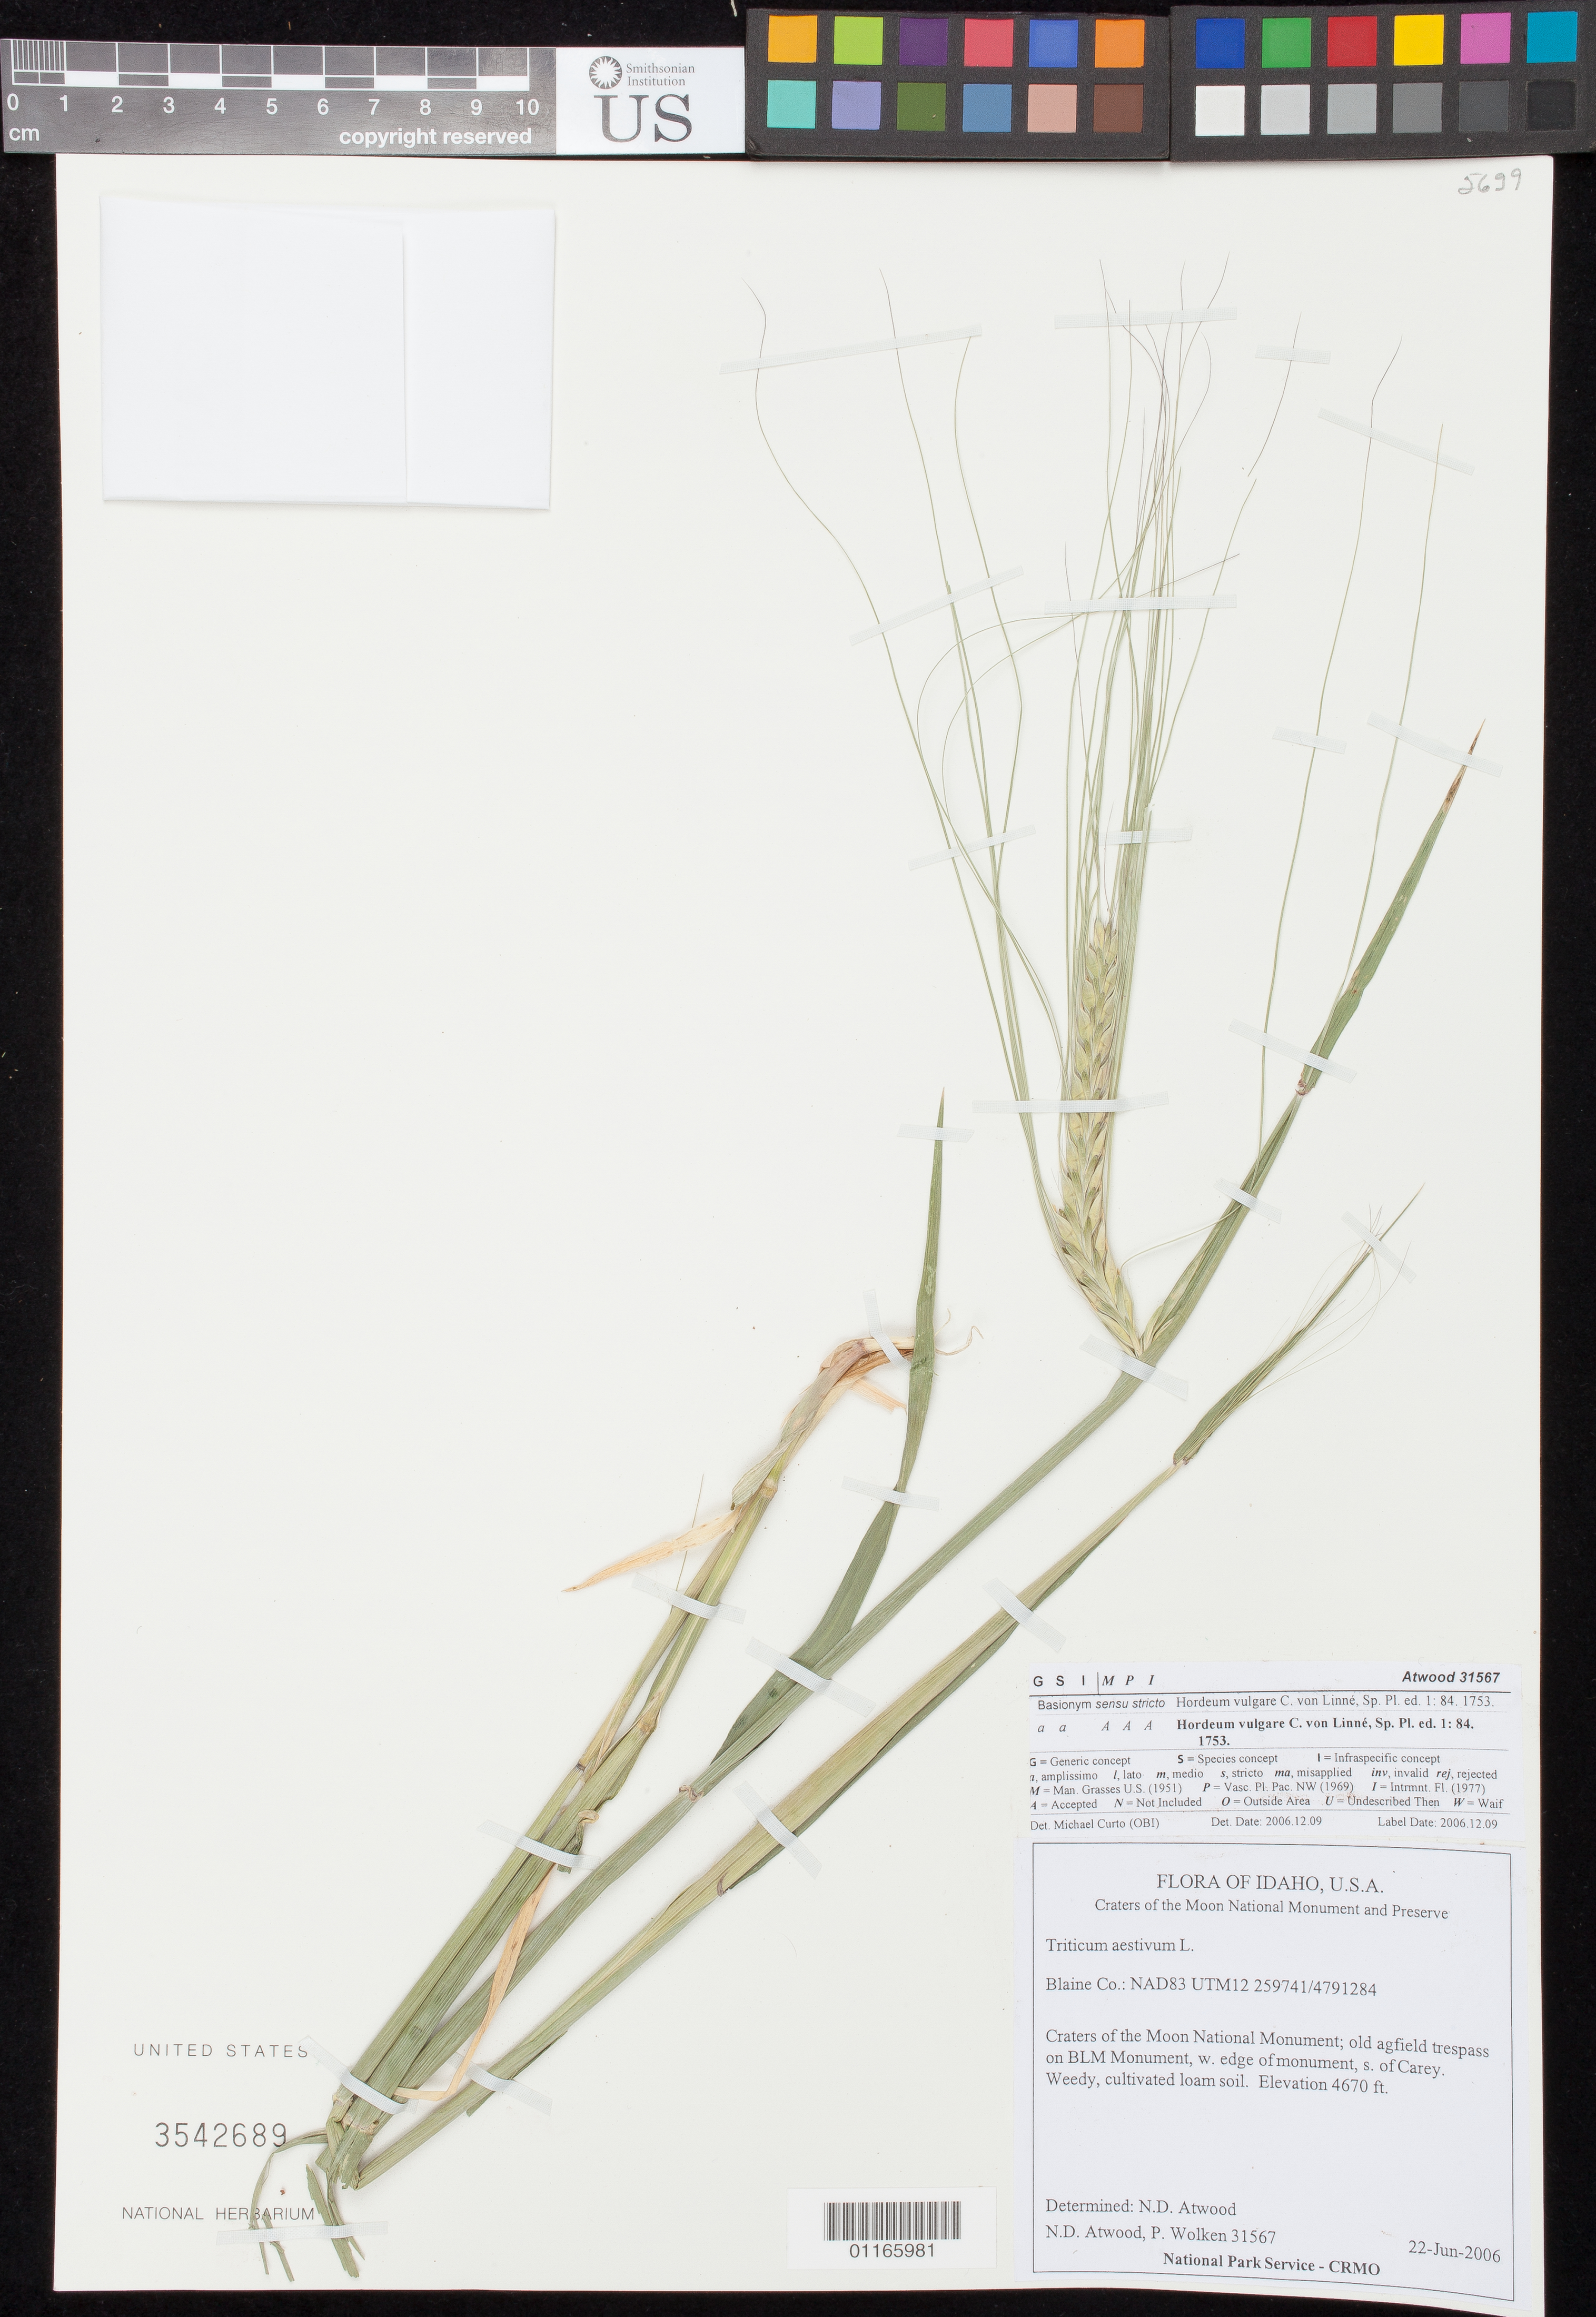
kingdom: Plantae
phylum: Tracheophyta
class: Liliopsida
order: Poales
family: Poaceae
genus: Hordeum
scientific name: Hordeum vulgare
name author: L.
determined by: Curto, M.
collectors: N. Atwood & P. Wolken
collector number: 31567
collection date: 2006-06-22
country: United States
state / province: Idaho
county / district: Blaine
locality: Craters of the Moon National Monument; old agfield trepass on BLM Monument, w. edge of monument, s. of Carey.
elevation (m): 1423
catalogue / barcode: US 3542689